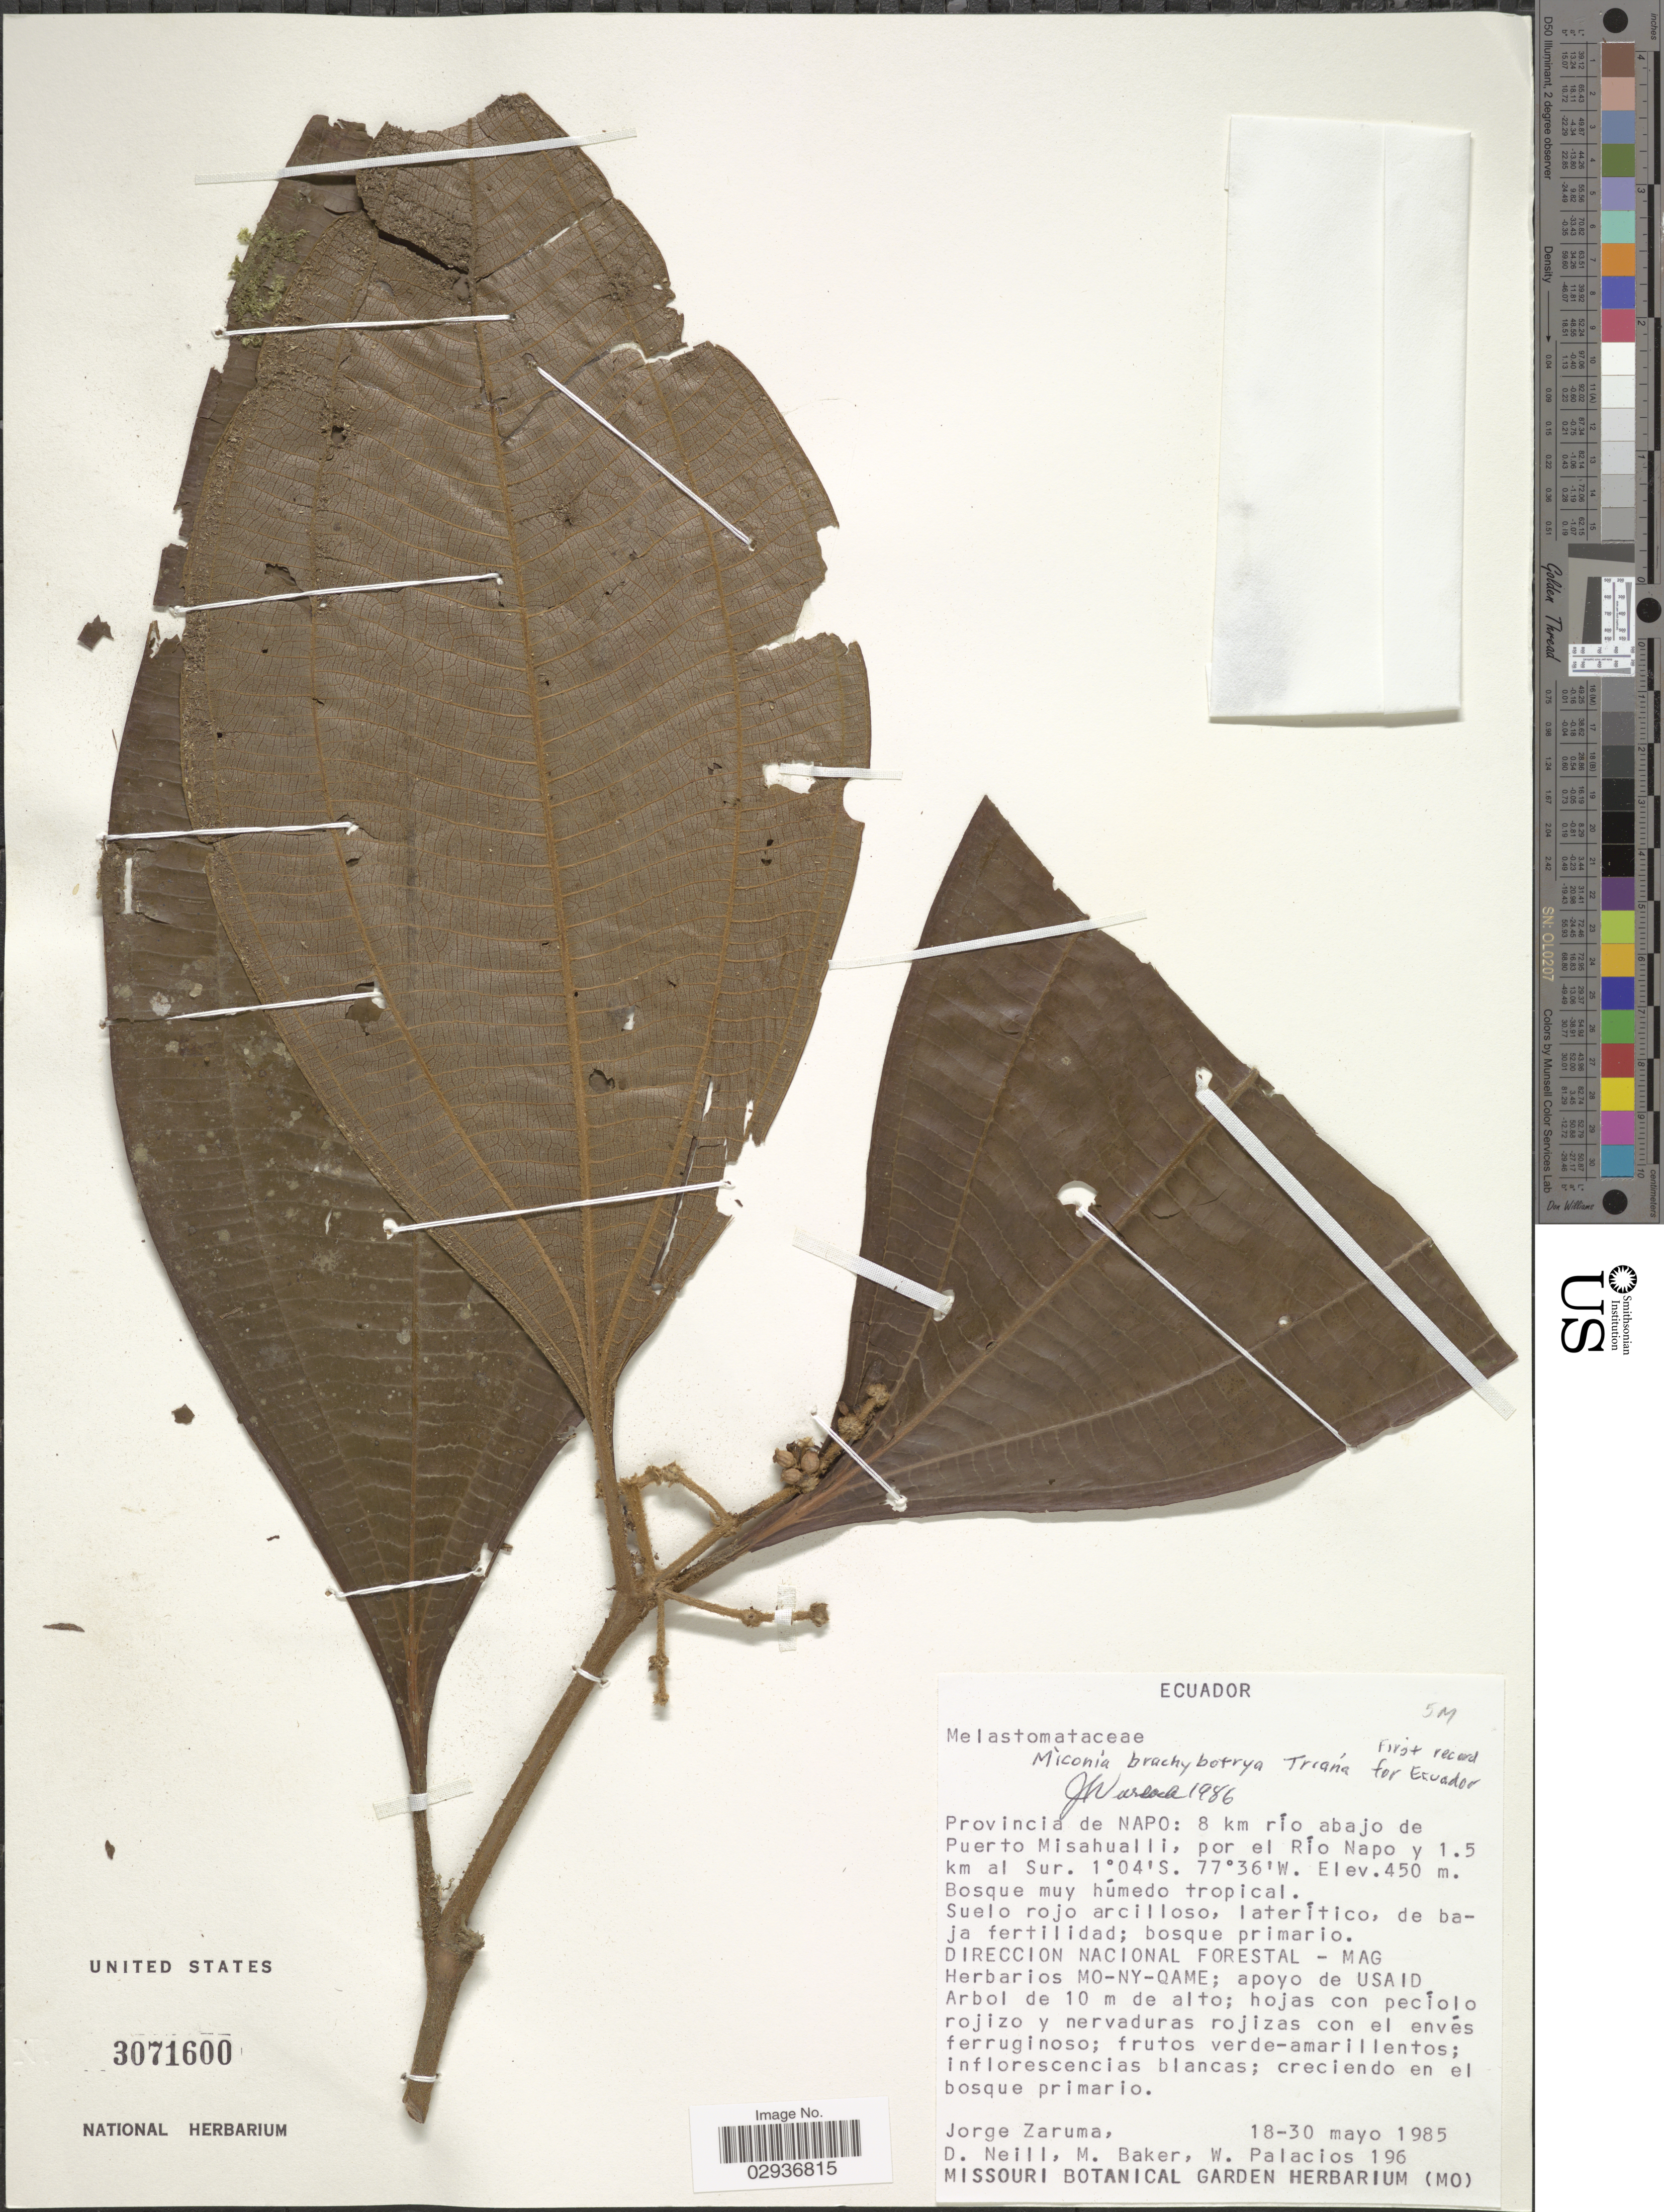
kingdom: Plantae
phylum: Tracheophyta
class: Magnoliopsida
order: Myrtales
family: Melastomataceae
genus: Miconia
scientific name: Miconia brachybotrya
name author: Triana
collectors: J. Zaruma, D. Neill, M. Baker & W. Palacios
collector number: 196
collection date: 1985-05-18/1985-05-30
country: Ecuador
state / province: Napo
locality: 8 km río abajo de Puerto Misahuilli, por el Río Napo y 1.5 km al Sur.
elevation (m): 450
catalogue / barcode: US 3071600